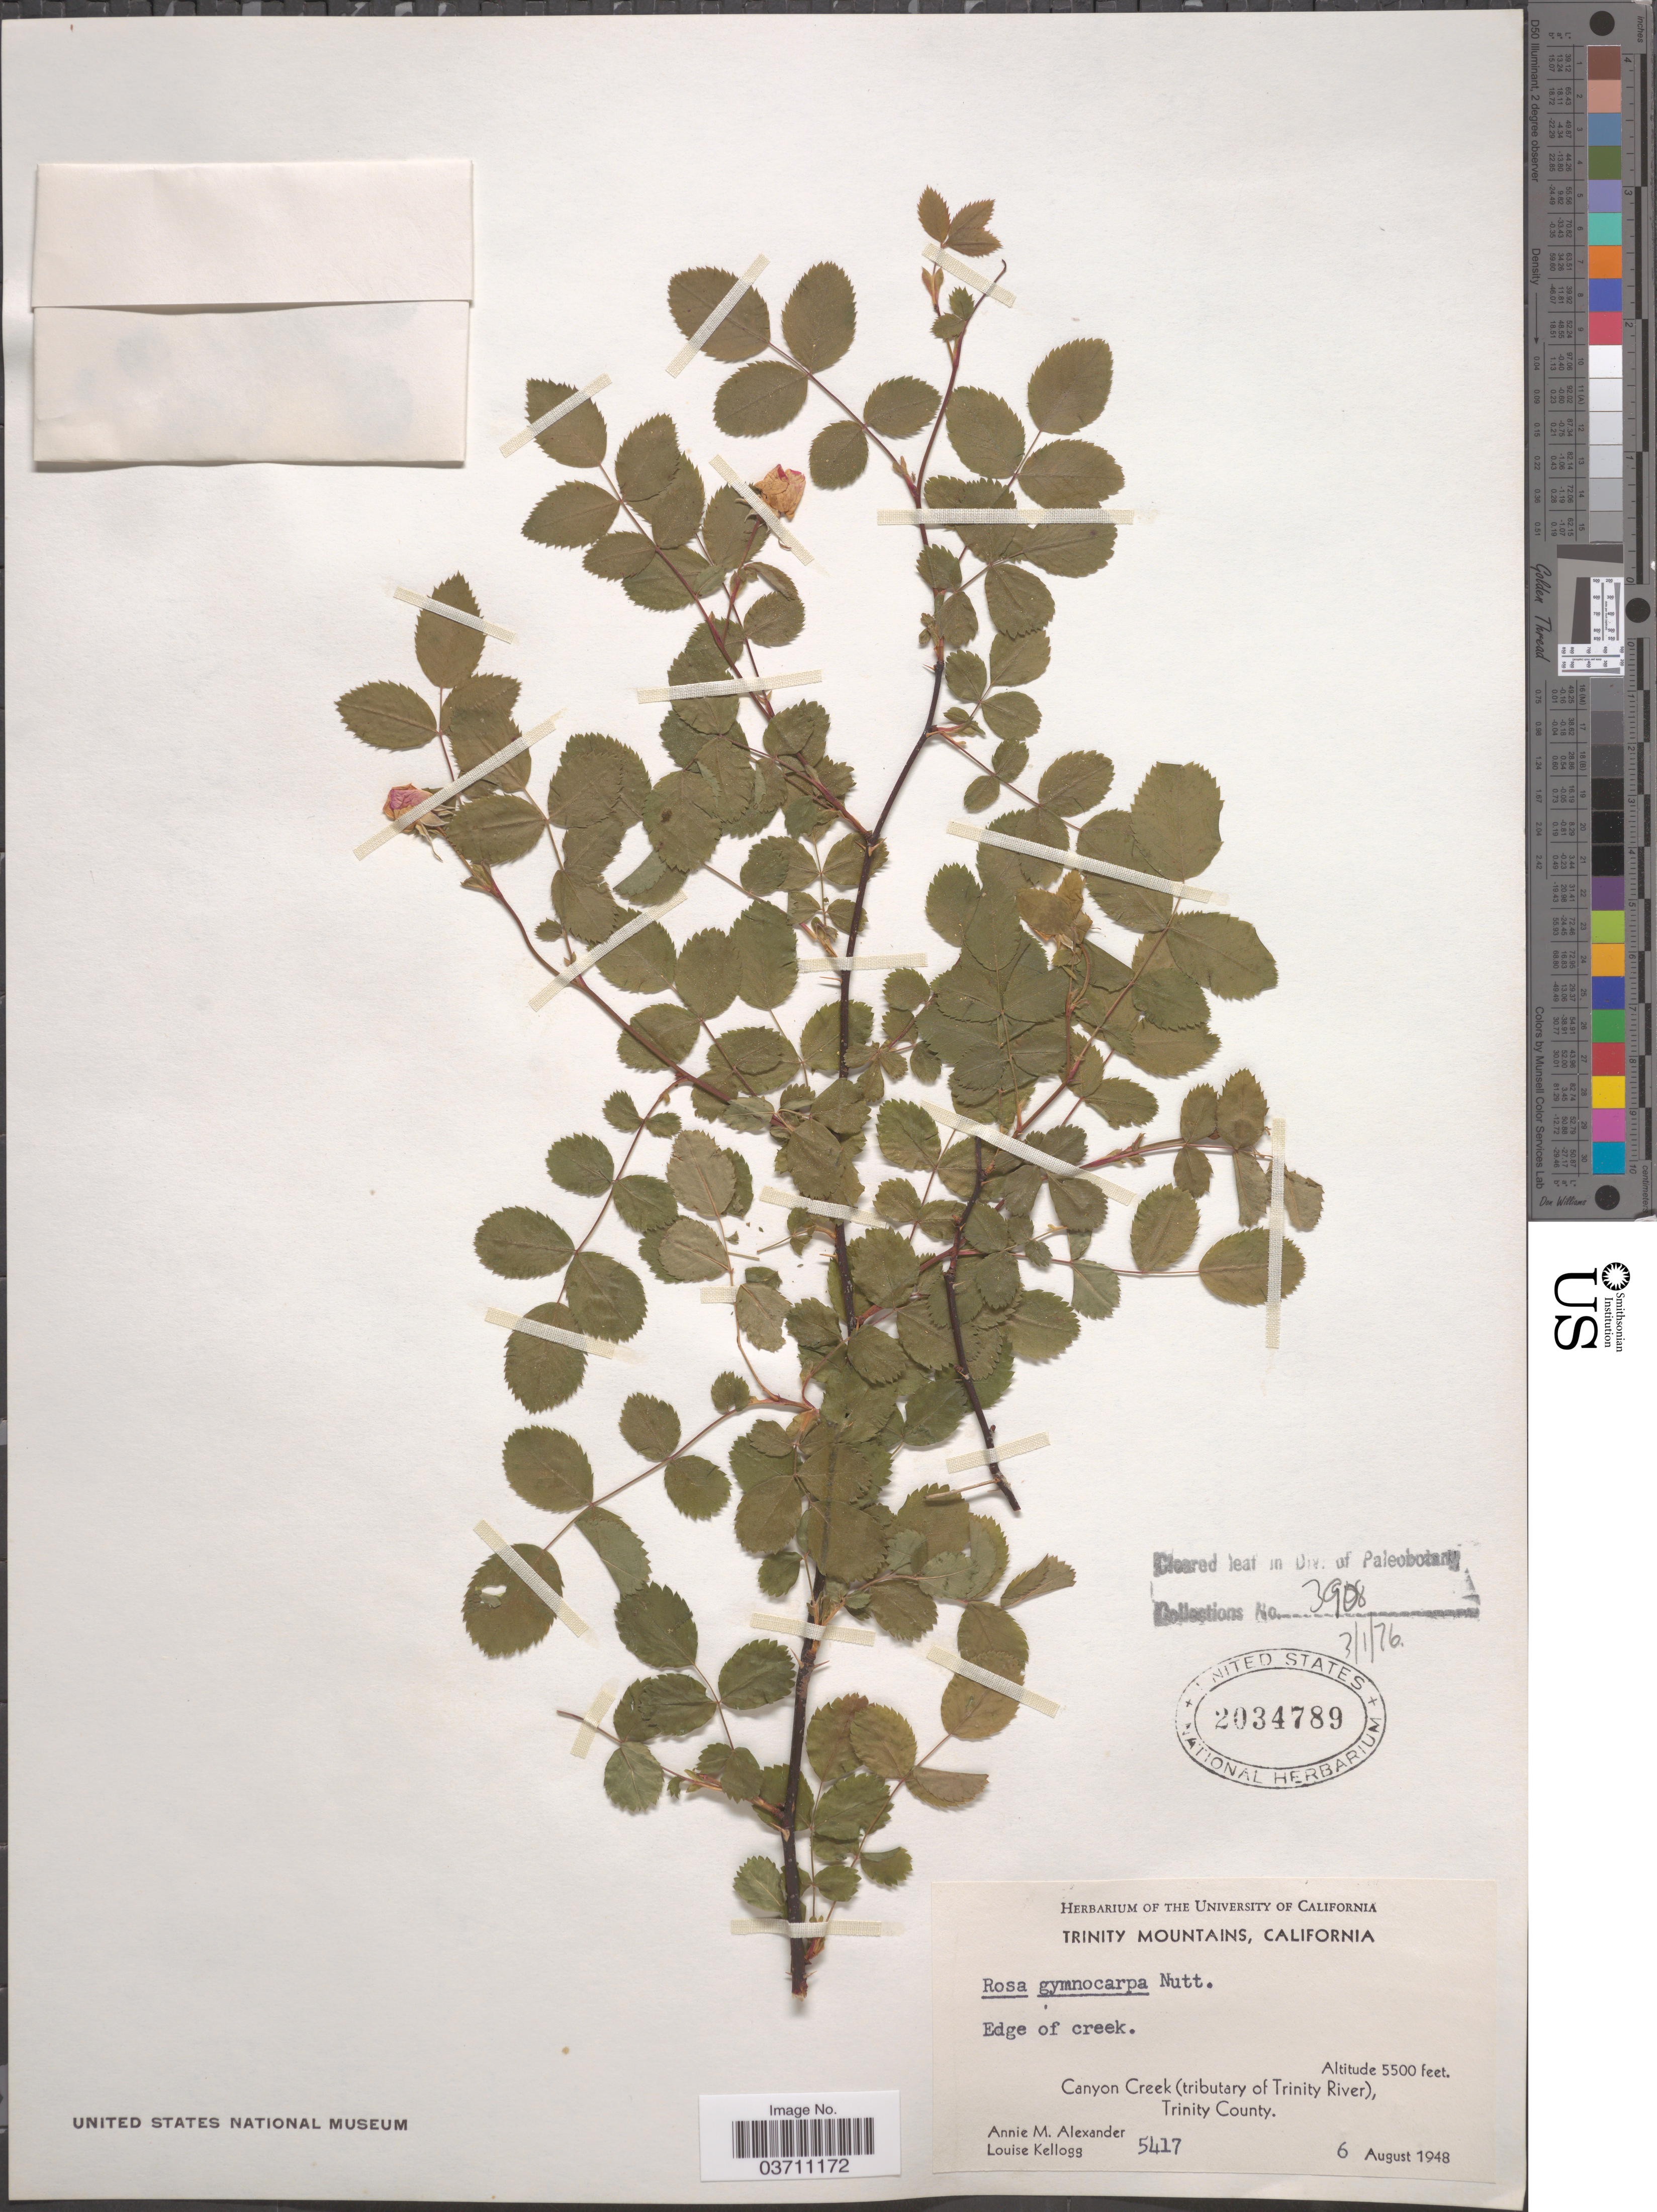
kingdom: Plantae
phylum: Tracheophyta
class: Magnoliopsida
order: Rosales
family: Rosaceae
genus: Rosa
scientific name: Rosa gymnocarpa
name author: Nutt.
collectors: A. M. Alexander & L. Kellogg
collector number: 5417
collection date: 1948-08-06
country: United States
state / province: California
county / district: Trinity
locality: Trinity Mountains. Edge of creek. Canyon Creek (tributary of Trinity River), Trinity County.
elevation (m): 1676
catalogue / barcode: US 2034789